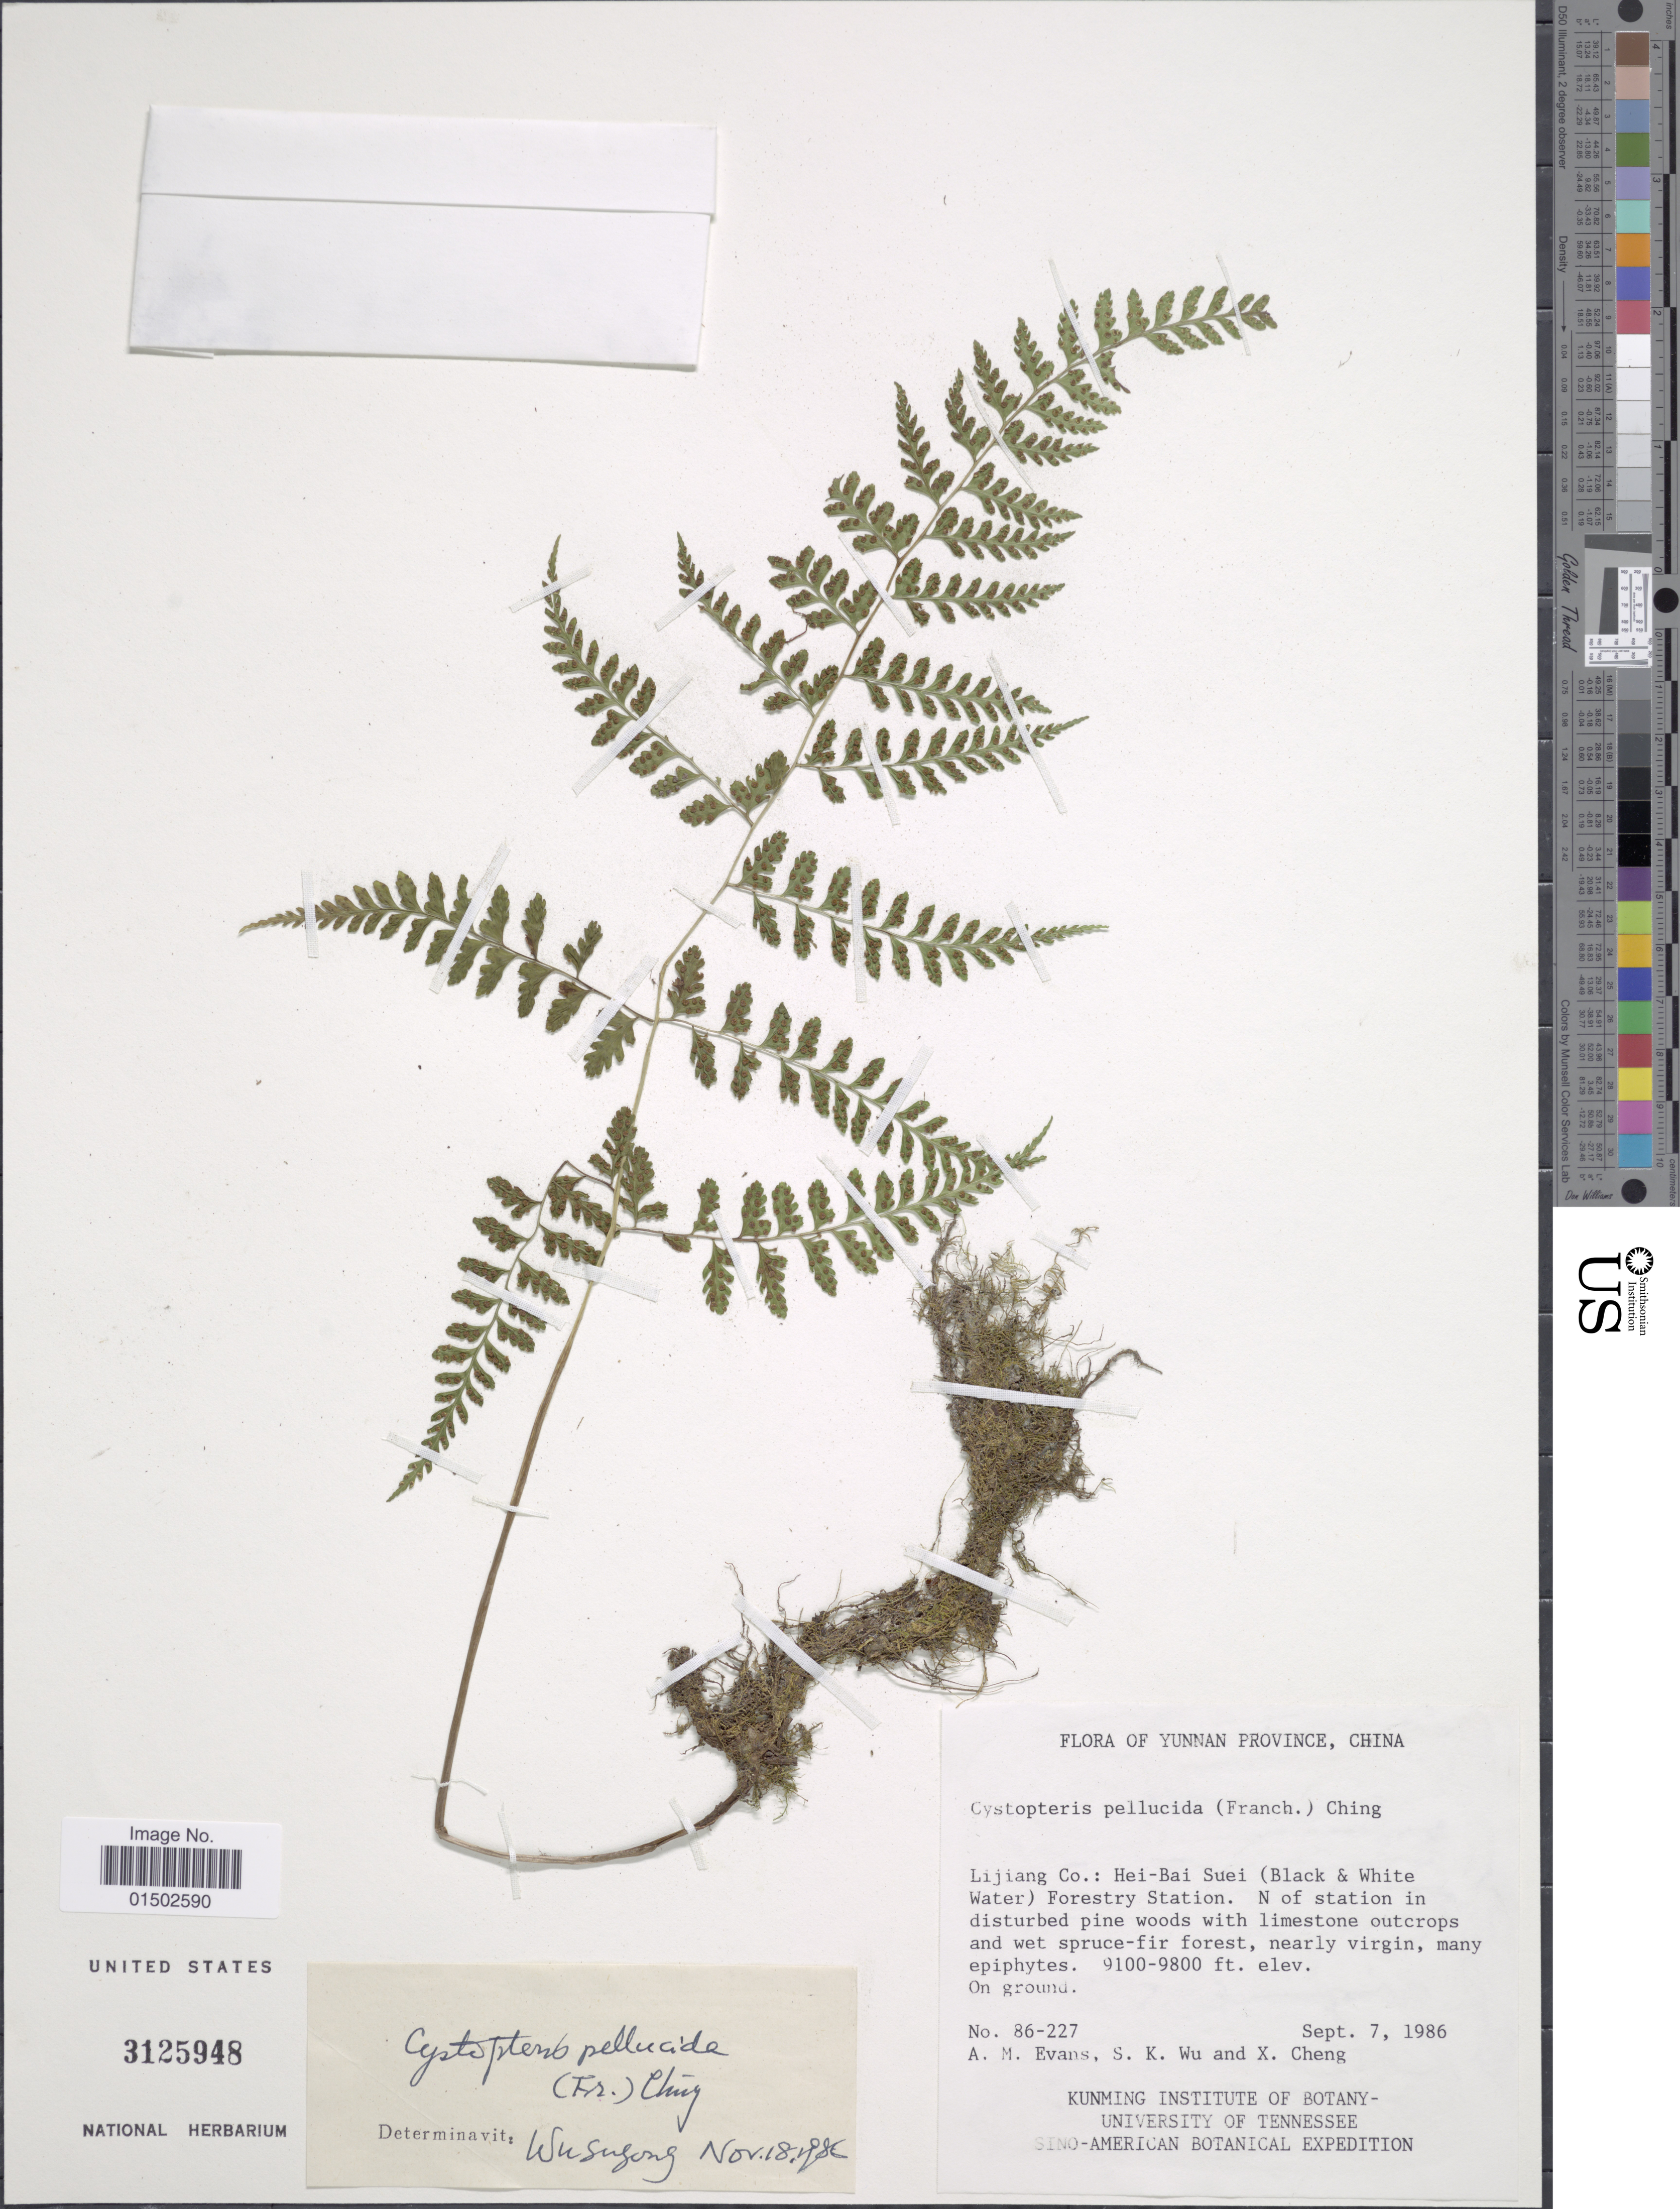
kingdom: Plantae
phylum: Tracheophyta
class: Polypodiopsida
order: Polypodiales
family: Cystopteridaceae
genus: Cystopteris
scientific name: Cystopteris sp.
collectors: A. M. Evans, S. K. Wu & X. Cheng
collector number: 86-227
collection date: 1986-09-07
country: China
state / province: Yunnan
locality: Lijian Co.,: Hei- Bai Sue (Black & White Water) Forestry Station. N of station.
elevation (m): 2774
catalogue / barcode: US 3125948